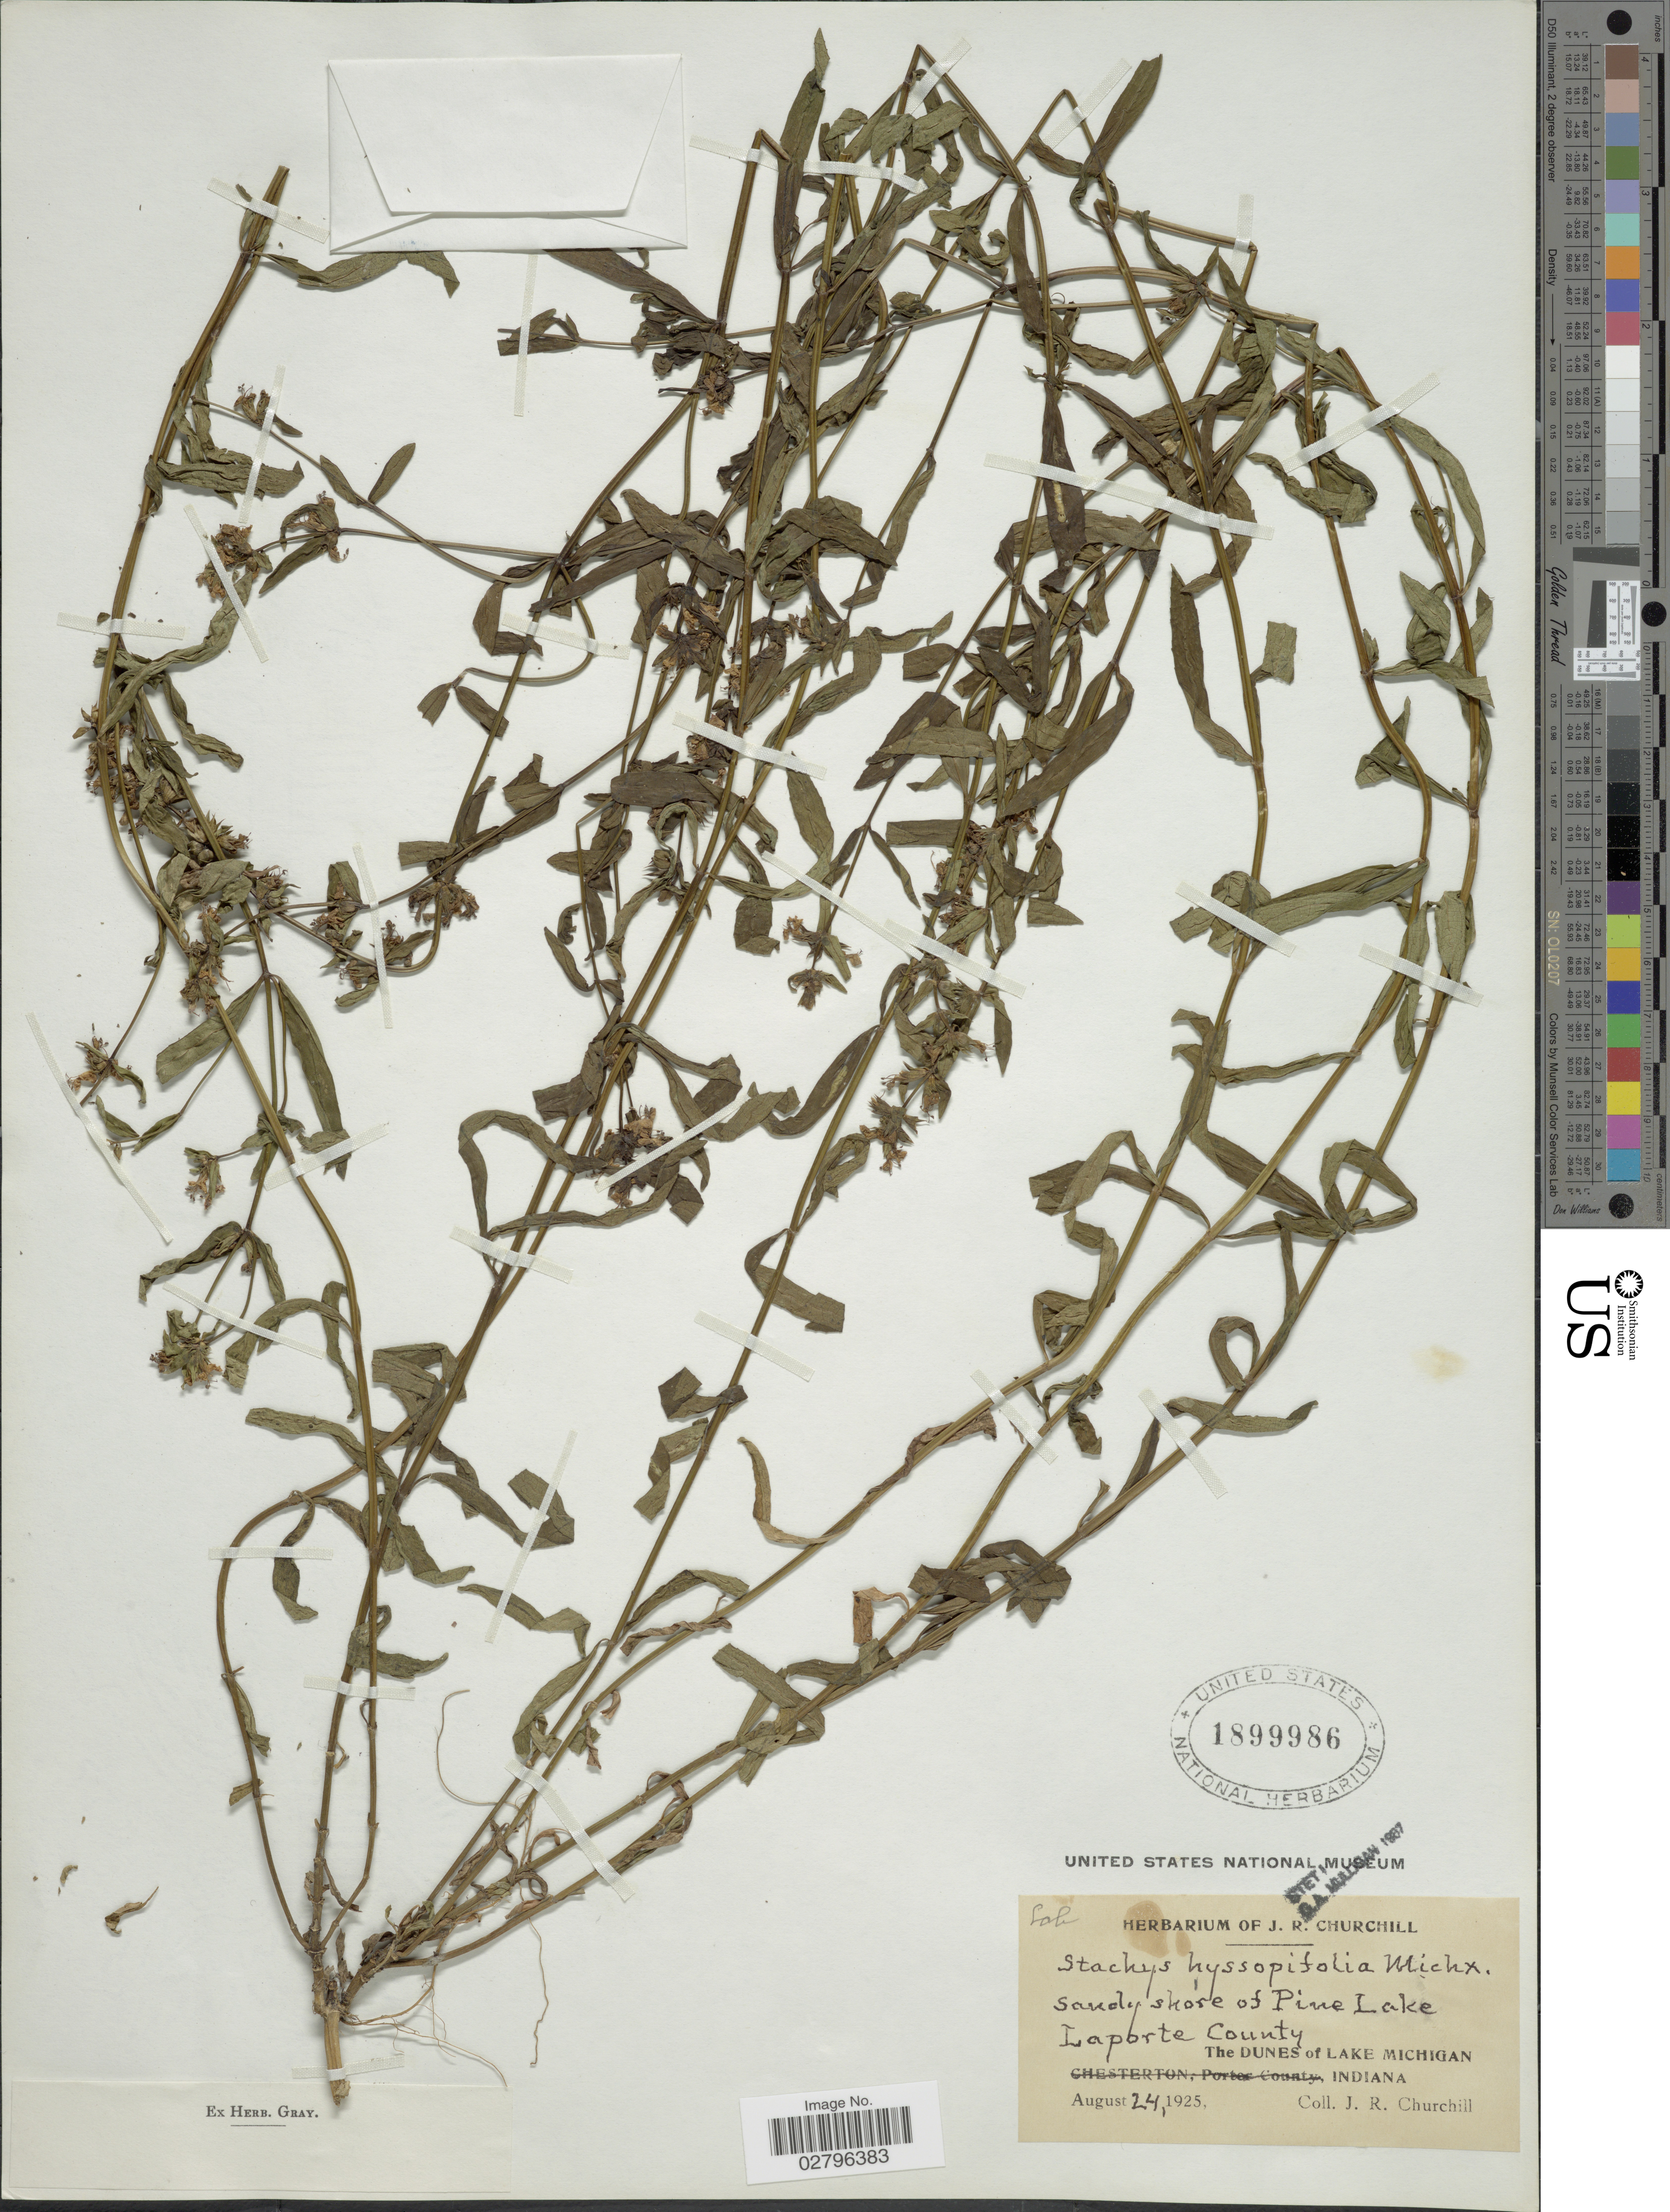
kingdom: Plantae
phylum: Tracheophyta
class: Magnoliopsida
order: Lamiales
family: Lamiaceae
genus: Stachys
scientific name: Stachys hyssopifolia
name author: Michx.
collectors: J. Churchill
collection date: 1925-08-24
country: United States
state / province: Indiana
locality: Sandy shores of Pine Lake. Laporte County. The dunes of Lake Michigan.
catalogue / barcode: US 1899986